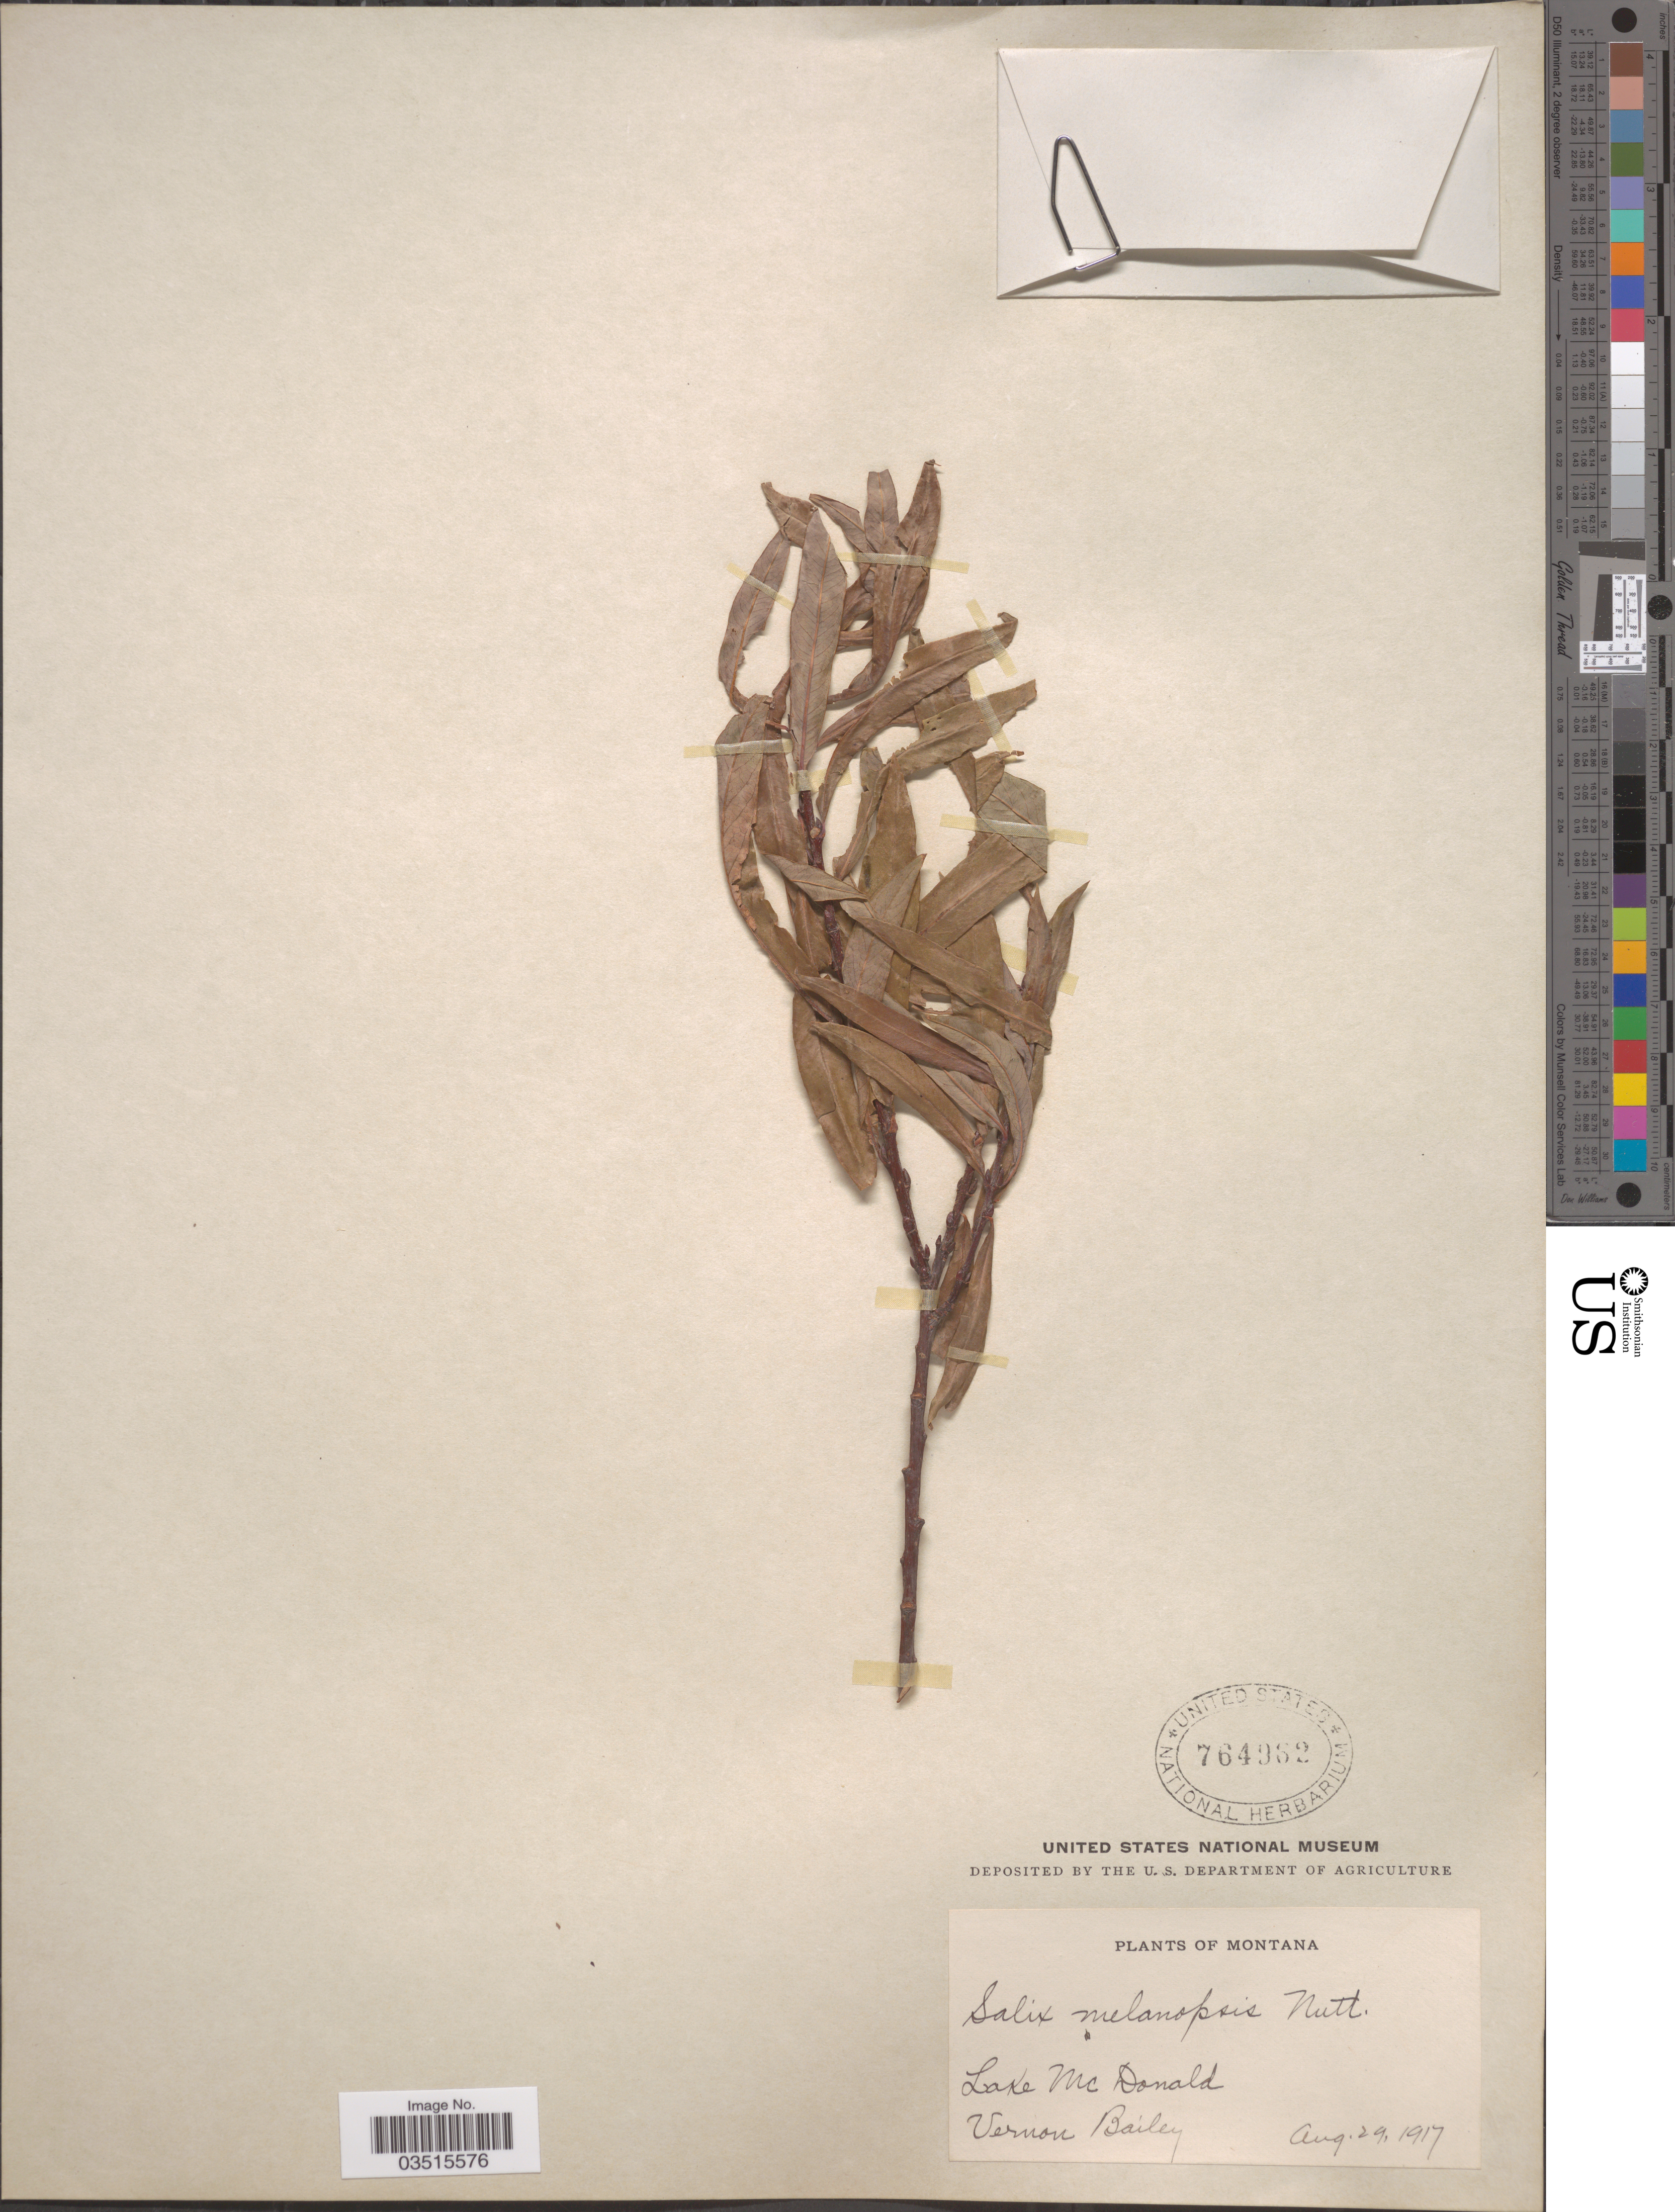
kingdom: Plantae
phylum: Tracheophyta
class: Magnoliopsida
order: Malpighiales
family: Salicaceae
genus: Salix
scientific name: Salix melanopsis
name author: Nutt.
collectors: V. O. Bailey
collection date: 1917-08-29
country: United States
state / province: Montana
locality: Lake McDonald.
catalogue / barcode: US 764962